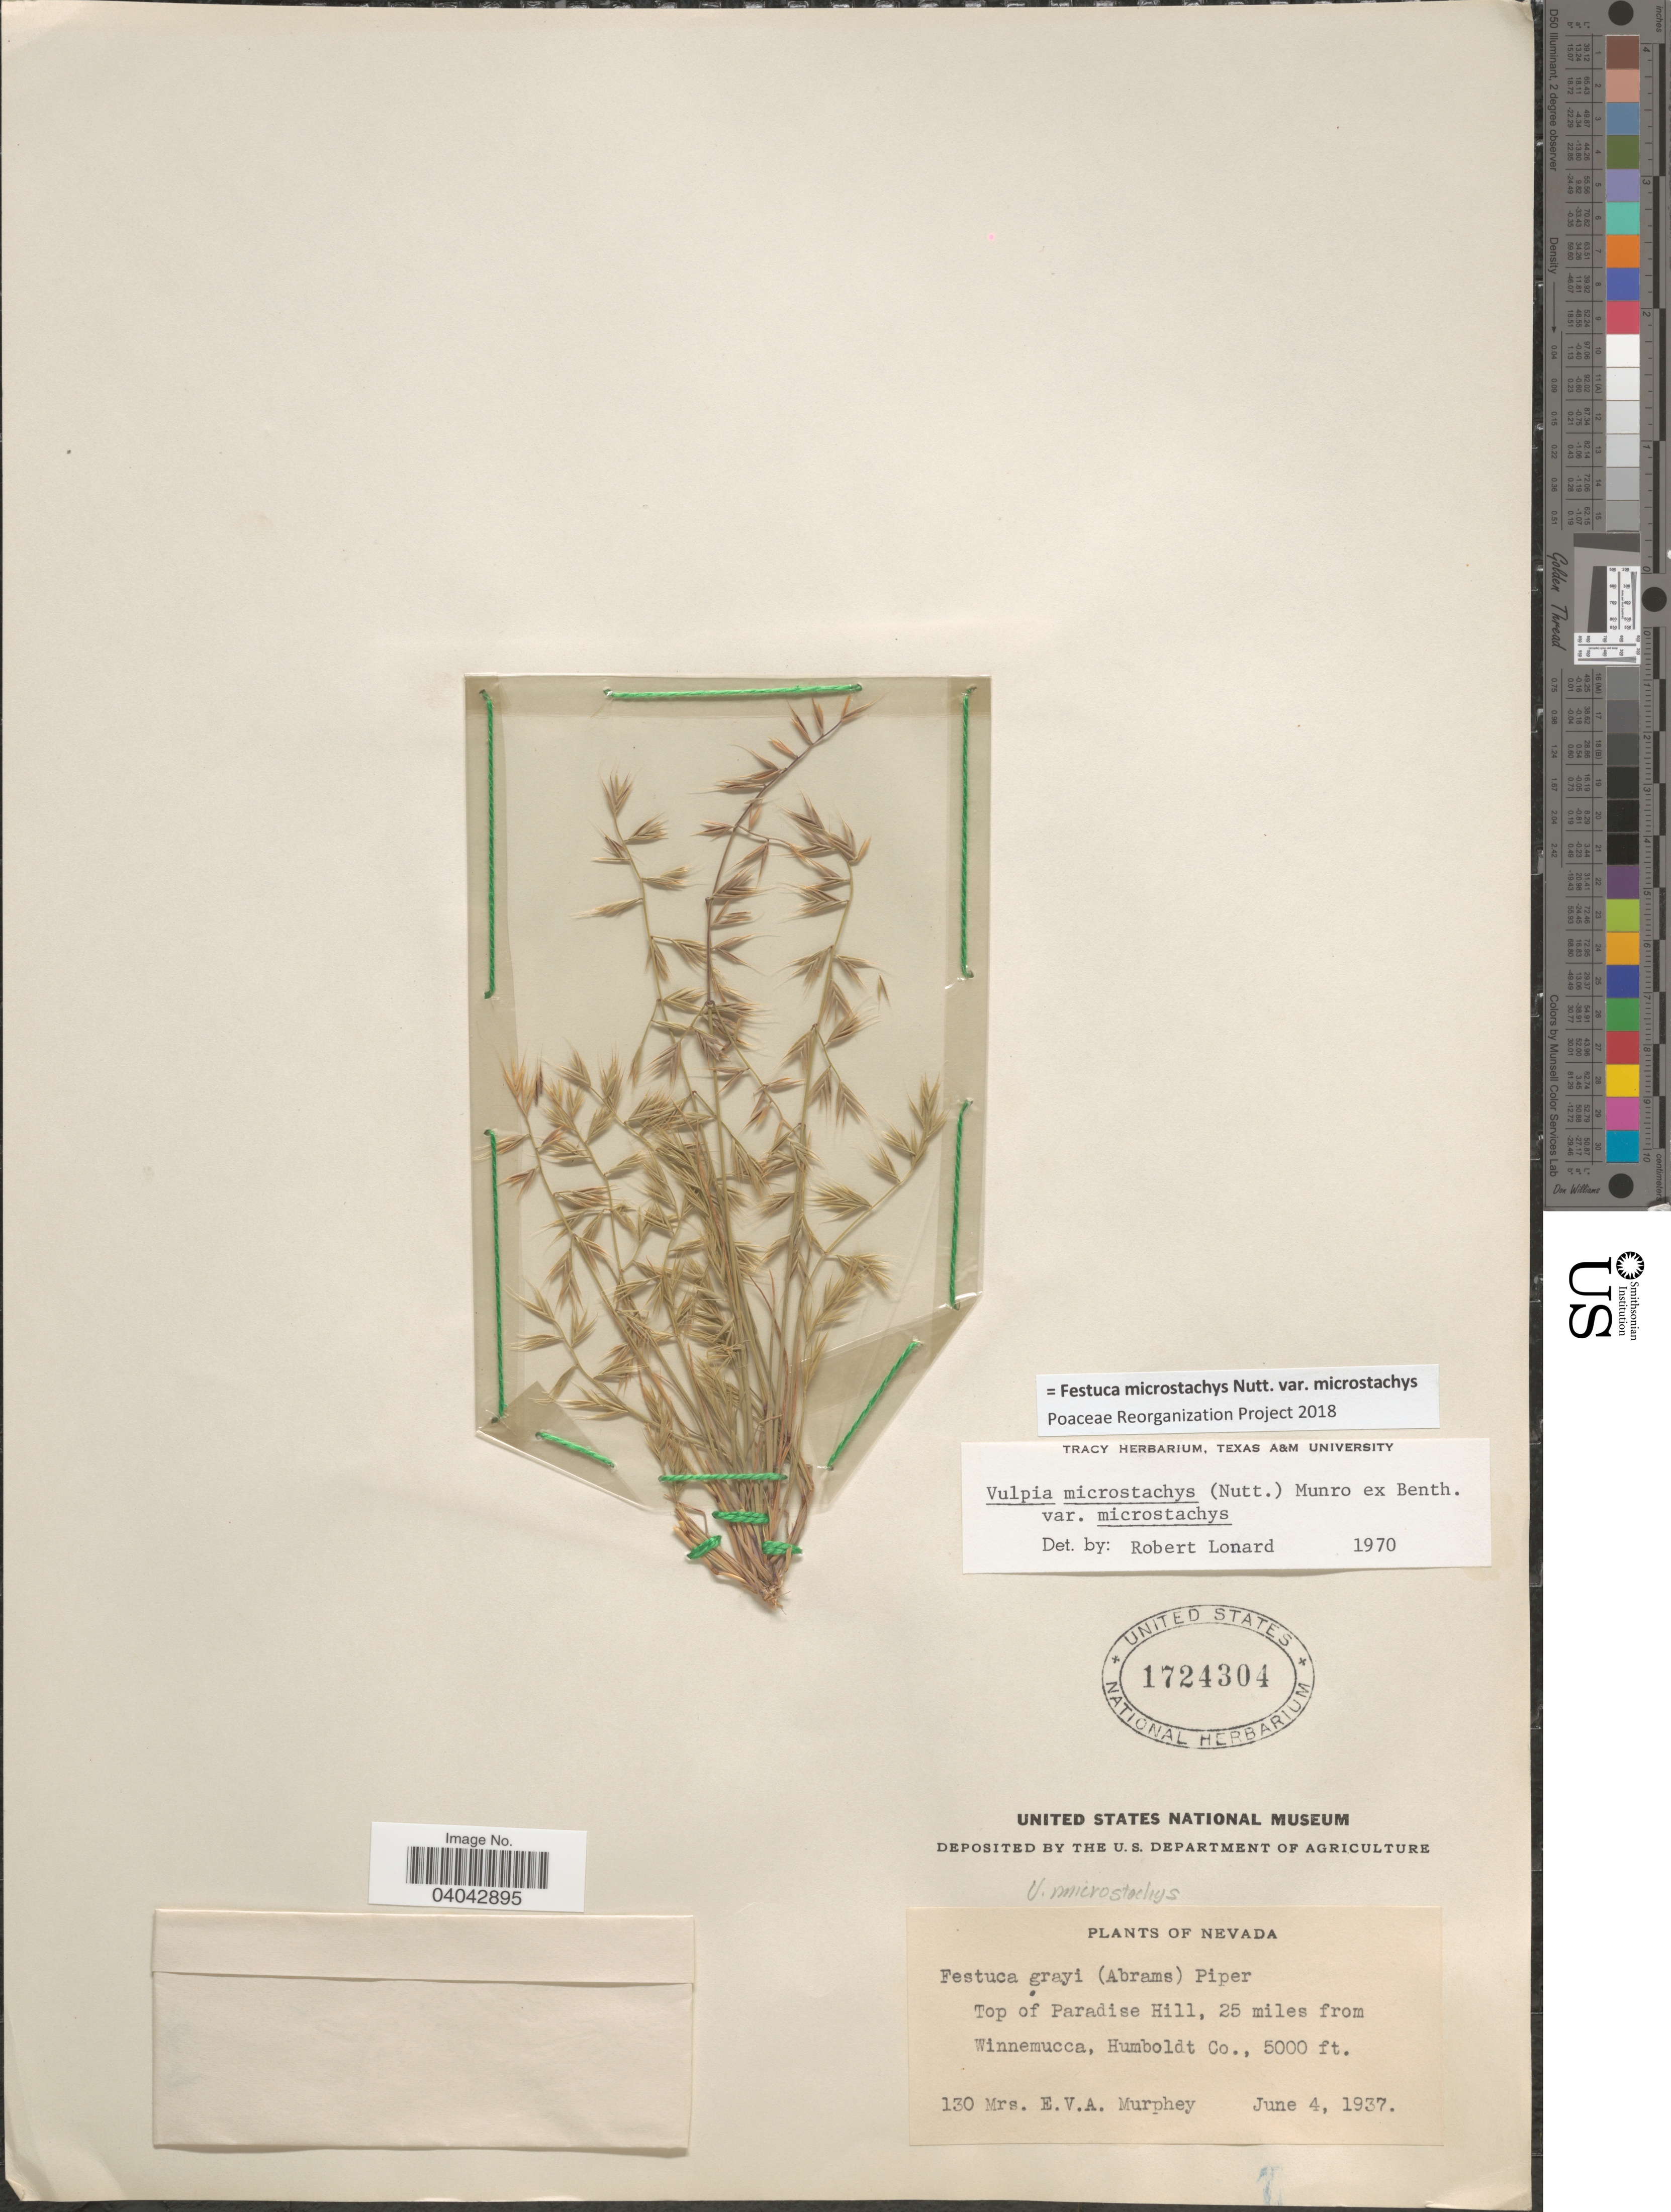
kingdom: Plantae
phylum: Tracheophyta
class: Liliopsida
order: Poales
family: Poaceae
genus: Festuca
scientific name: Festuca microstachys var. microstachys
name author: Nutt.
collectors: E. Murphey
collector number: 130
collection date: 1937-06-04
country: United States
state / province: Nevada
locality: Top of Paradise Hill, 25 miles from Winnemucca, Humboldt Co.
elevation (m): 1524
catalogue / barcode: US 1724304